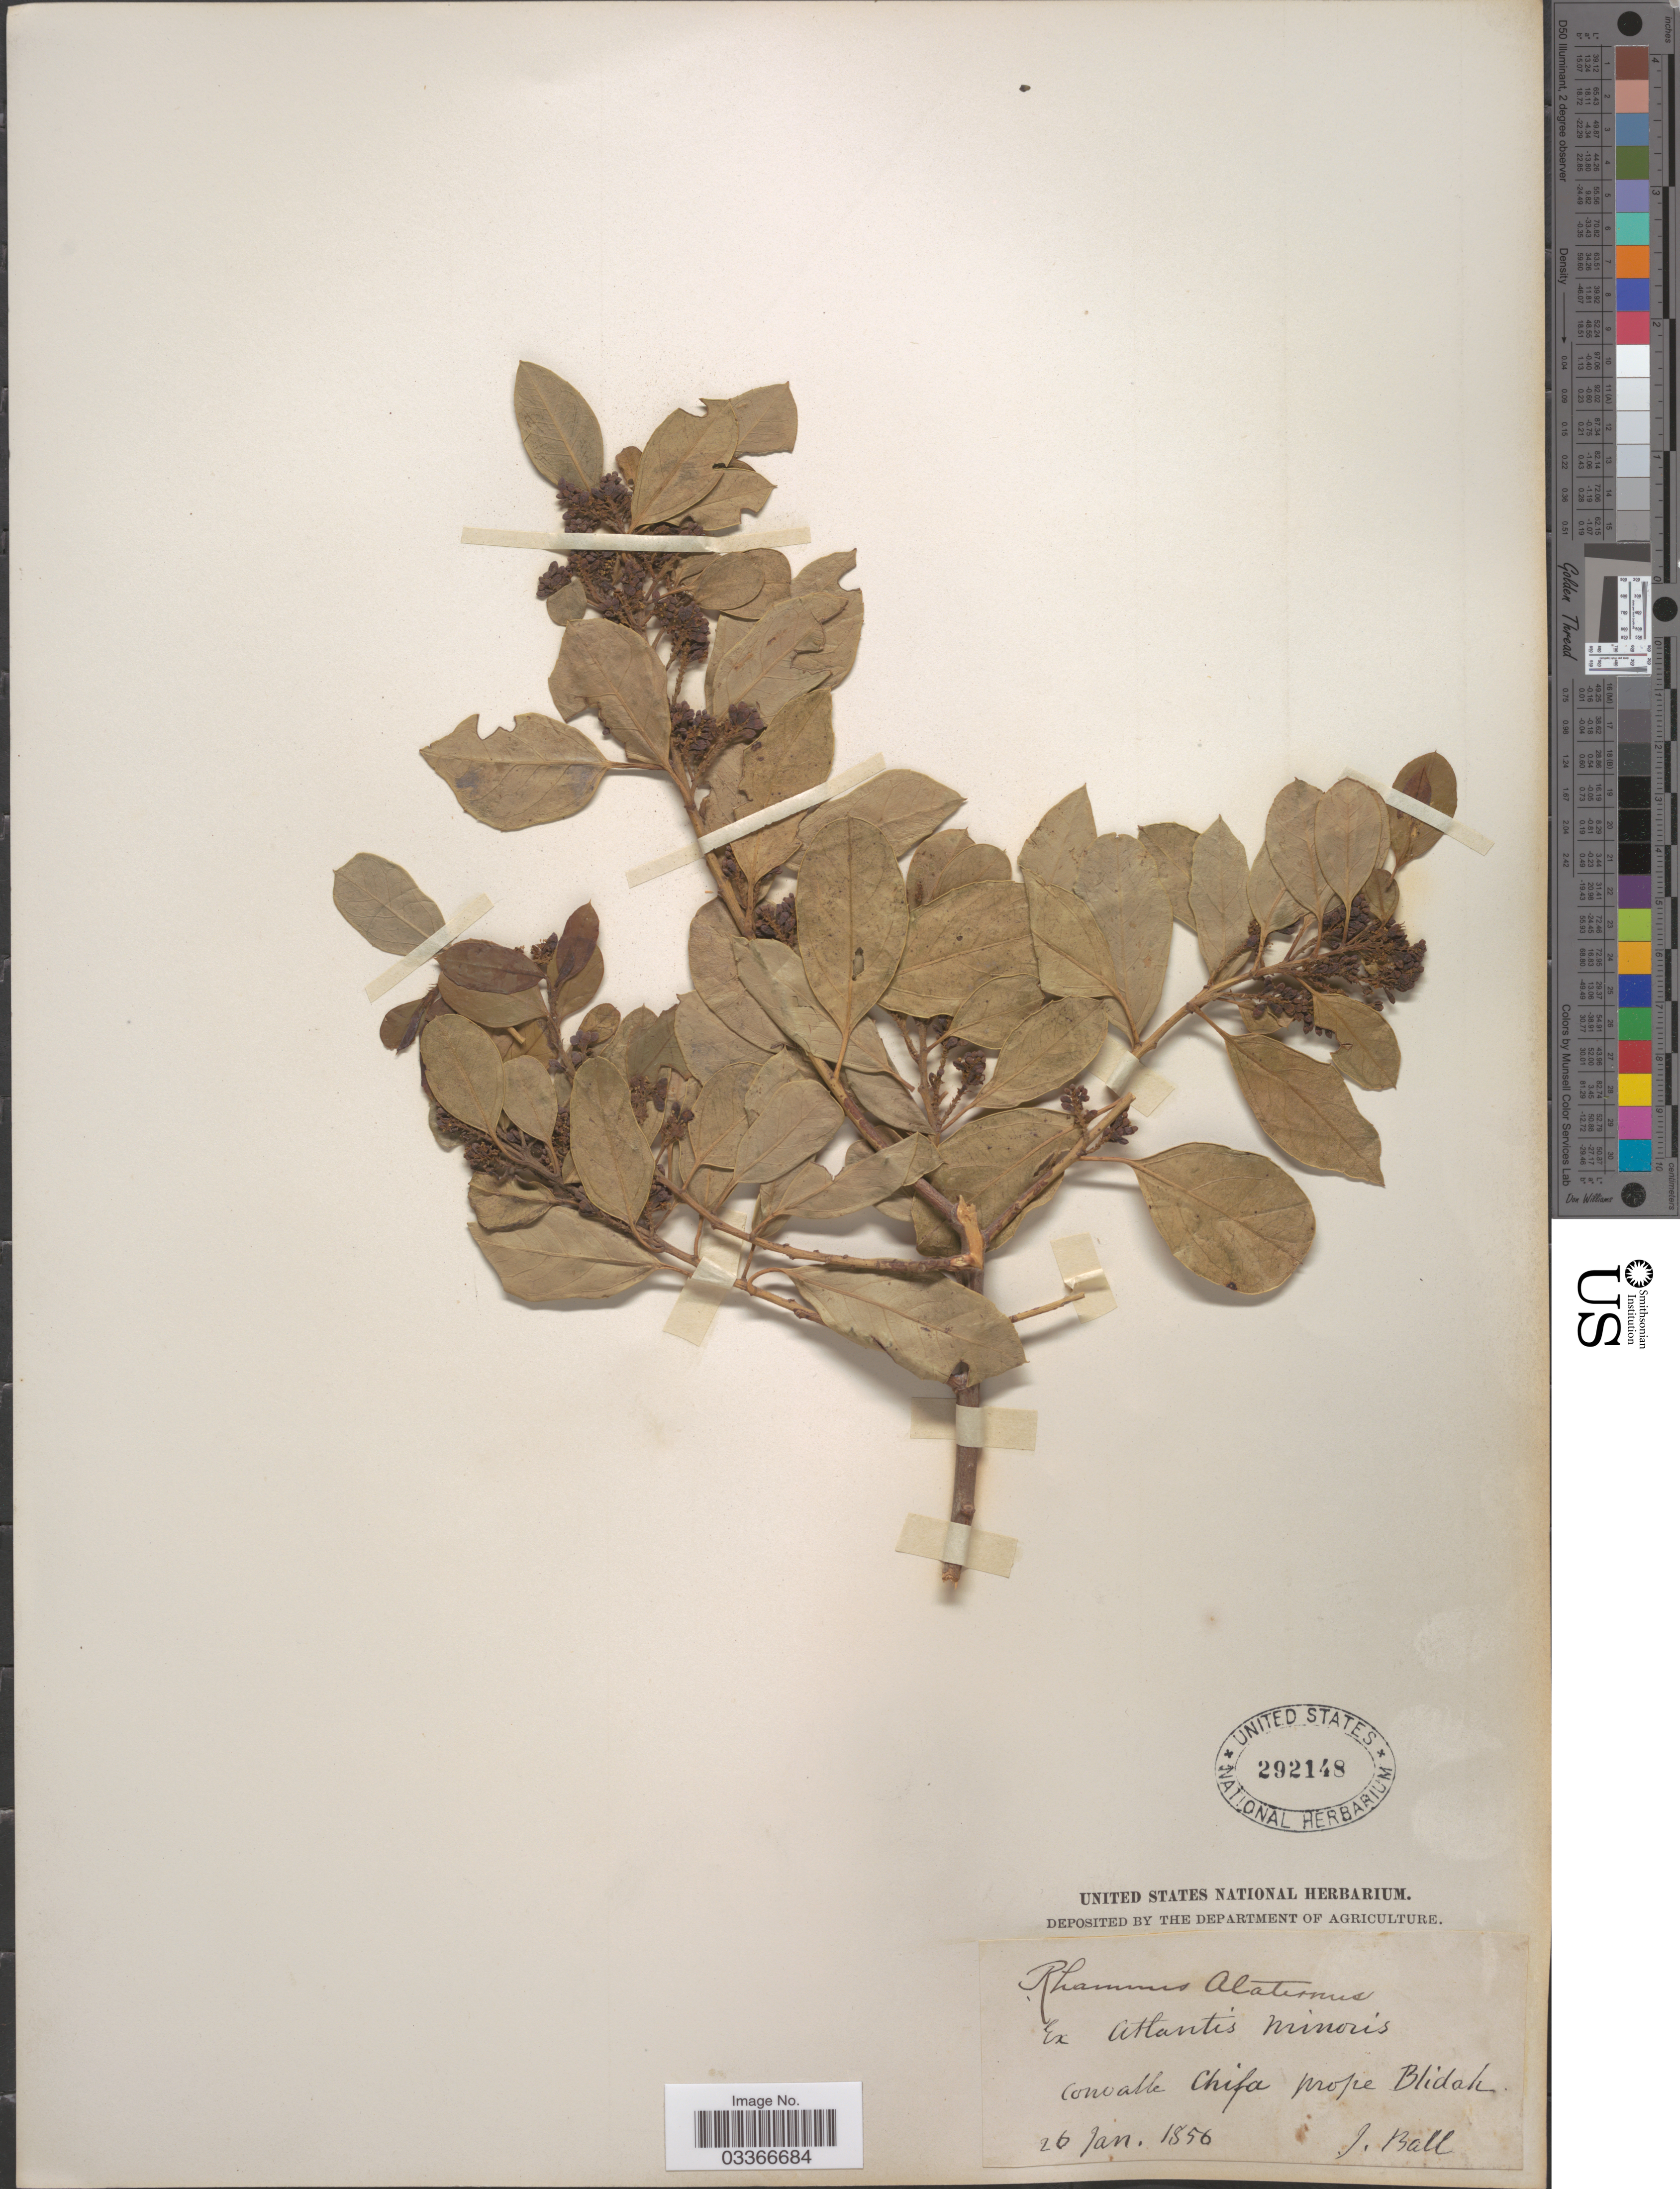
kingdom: Plantae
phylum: Tracheophyta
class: Magnoliopsida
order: Rosales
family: Rhamnaceae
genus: Rhamnus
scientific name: Rhamnus alaternus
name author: L.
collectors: J. Ball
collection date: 1856-01-26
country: Algeria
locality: Ex atlantis minoris convalle Chifa prope Blidah.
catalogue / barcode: US 292148